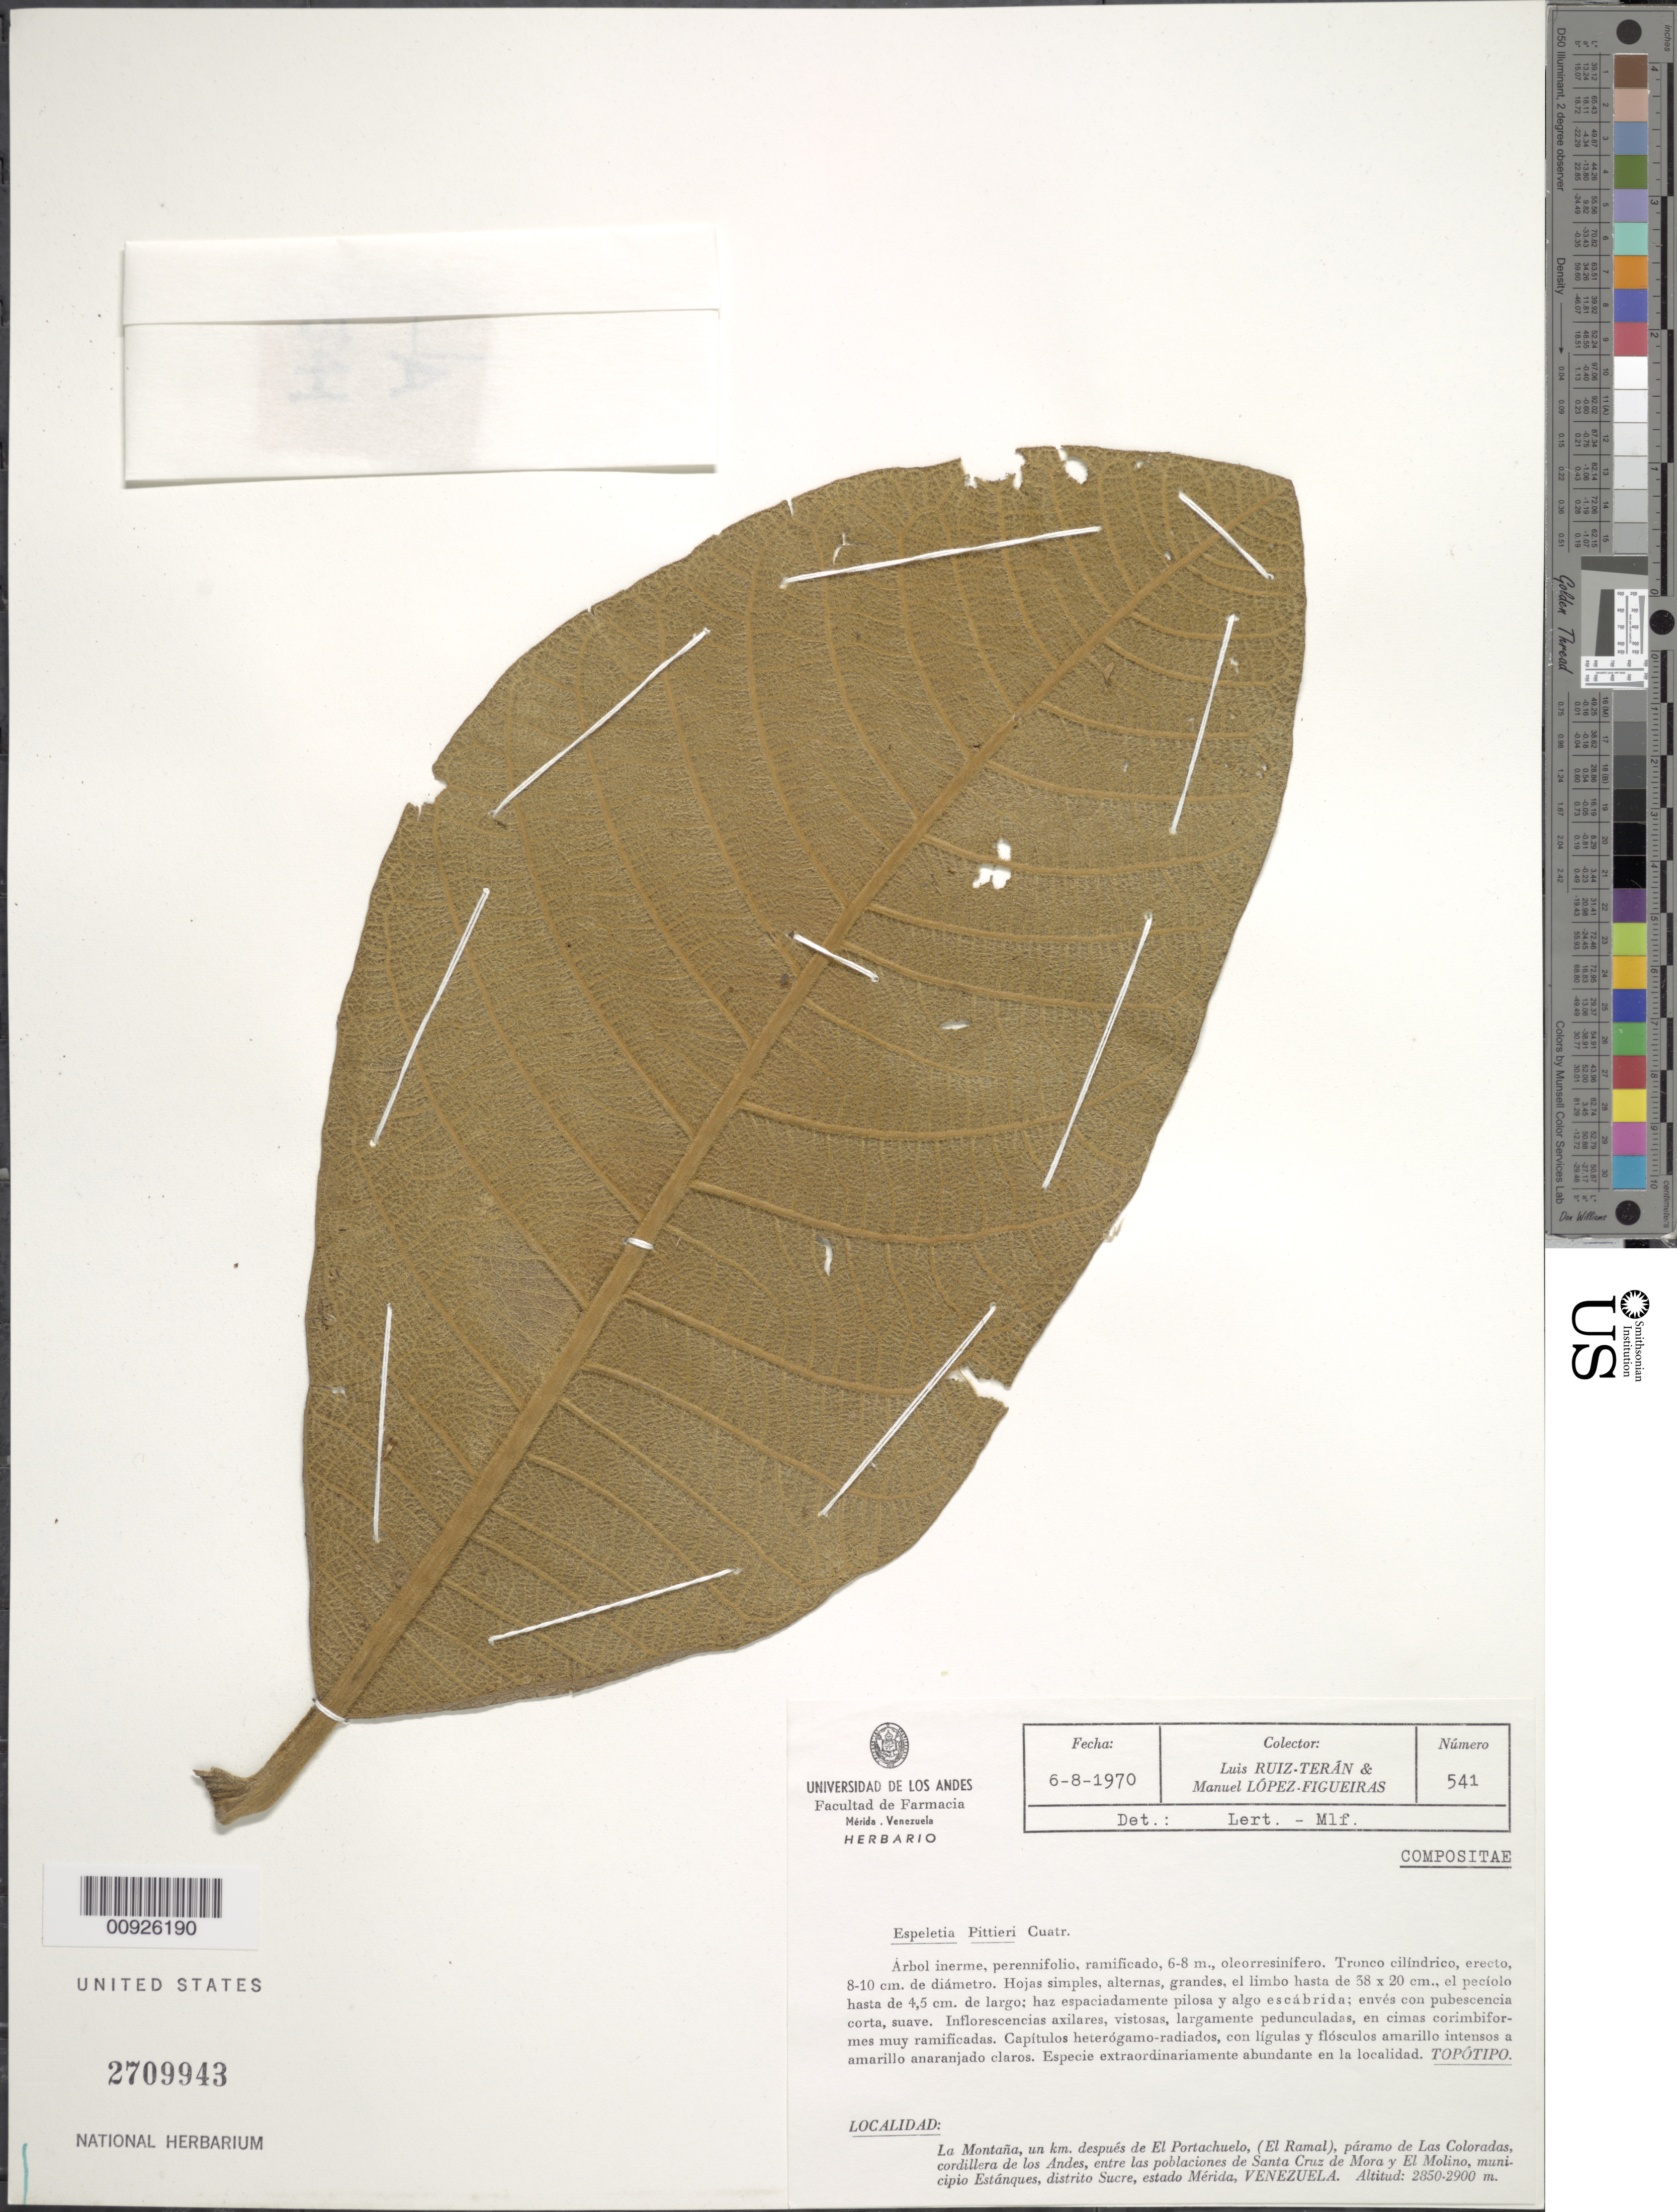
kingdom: Plantae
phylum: Tracheophyta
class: Magnoliopsida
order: Asterales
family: Asteraceae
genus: Carramboa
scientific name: Carramboa badilloi var. pittieri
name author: (Cuatrec.) Cuatrec.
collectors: L. Teran & M. López Figueiras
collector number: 541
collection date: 1970-08-06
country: Venezuela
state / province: Tachira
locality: La Montana, un km. despues de El Portachuelo, (El Ramal), paramo de Las Coloradas, cordillera de los Andes, entre las poblaciones de Santa Cruz de Mora y El Molino, municipio Estanques, distrito Sucre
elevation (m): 2850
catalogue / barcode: US 2709943